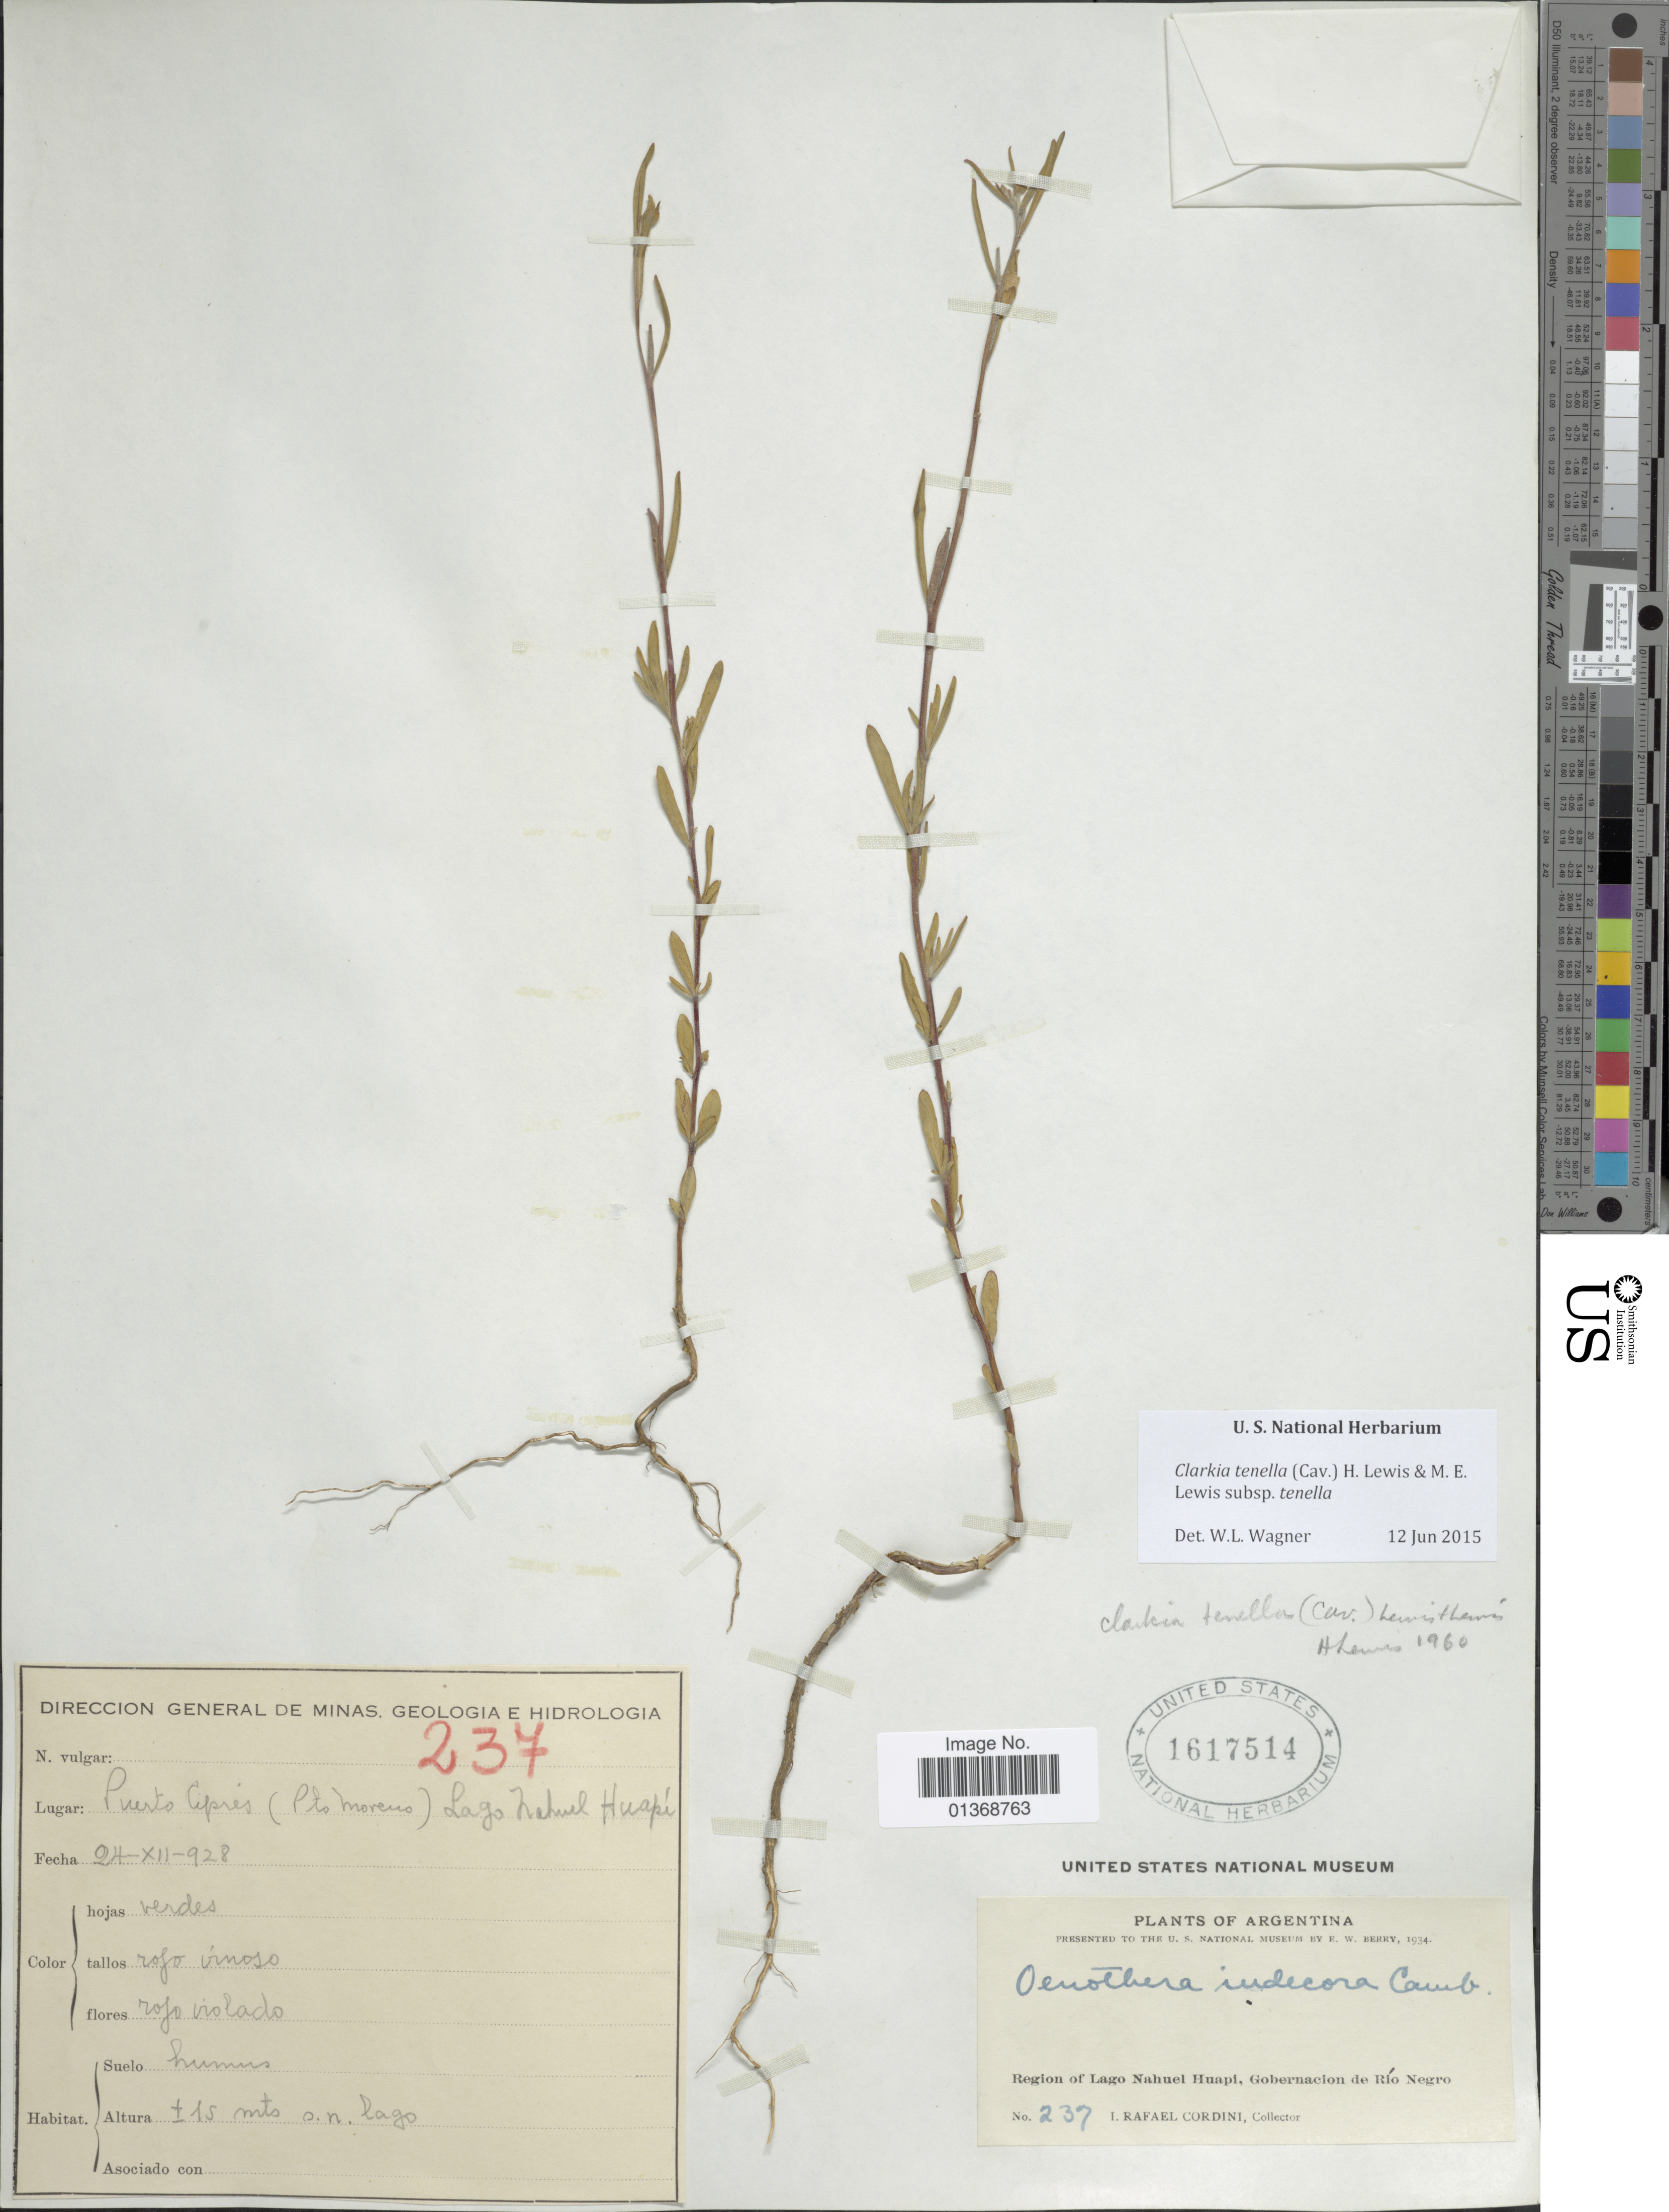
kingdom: Plantae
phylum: Tracheophyta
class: Magnoliopsida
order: Myrtales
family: Onagraceae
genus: Clarkia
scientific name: Clarkia tenella subsp. tenella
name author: (Cav.) F. H. Lewis & M.E. Lewis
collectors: I. Cordini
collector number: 237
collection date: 1928-12-24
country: Argentina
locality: Puerto Cipres (Pto Moreno) Lago Nahuel Huapi, Region of Lago Nahuel Huapi, Gobernacion de Río Negro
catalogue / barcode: US 1617514